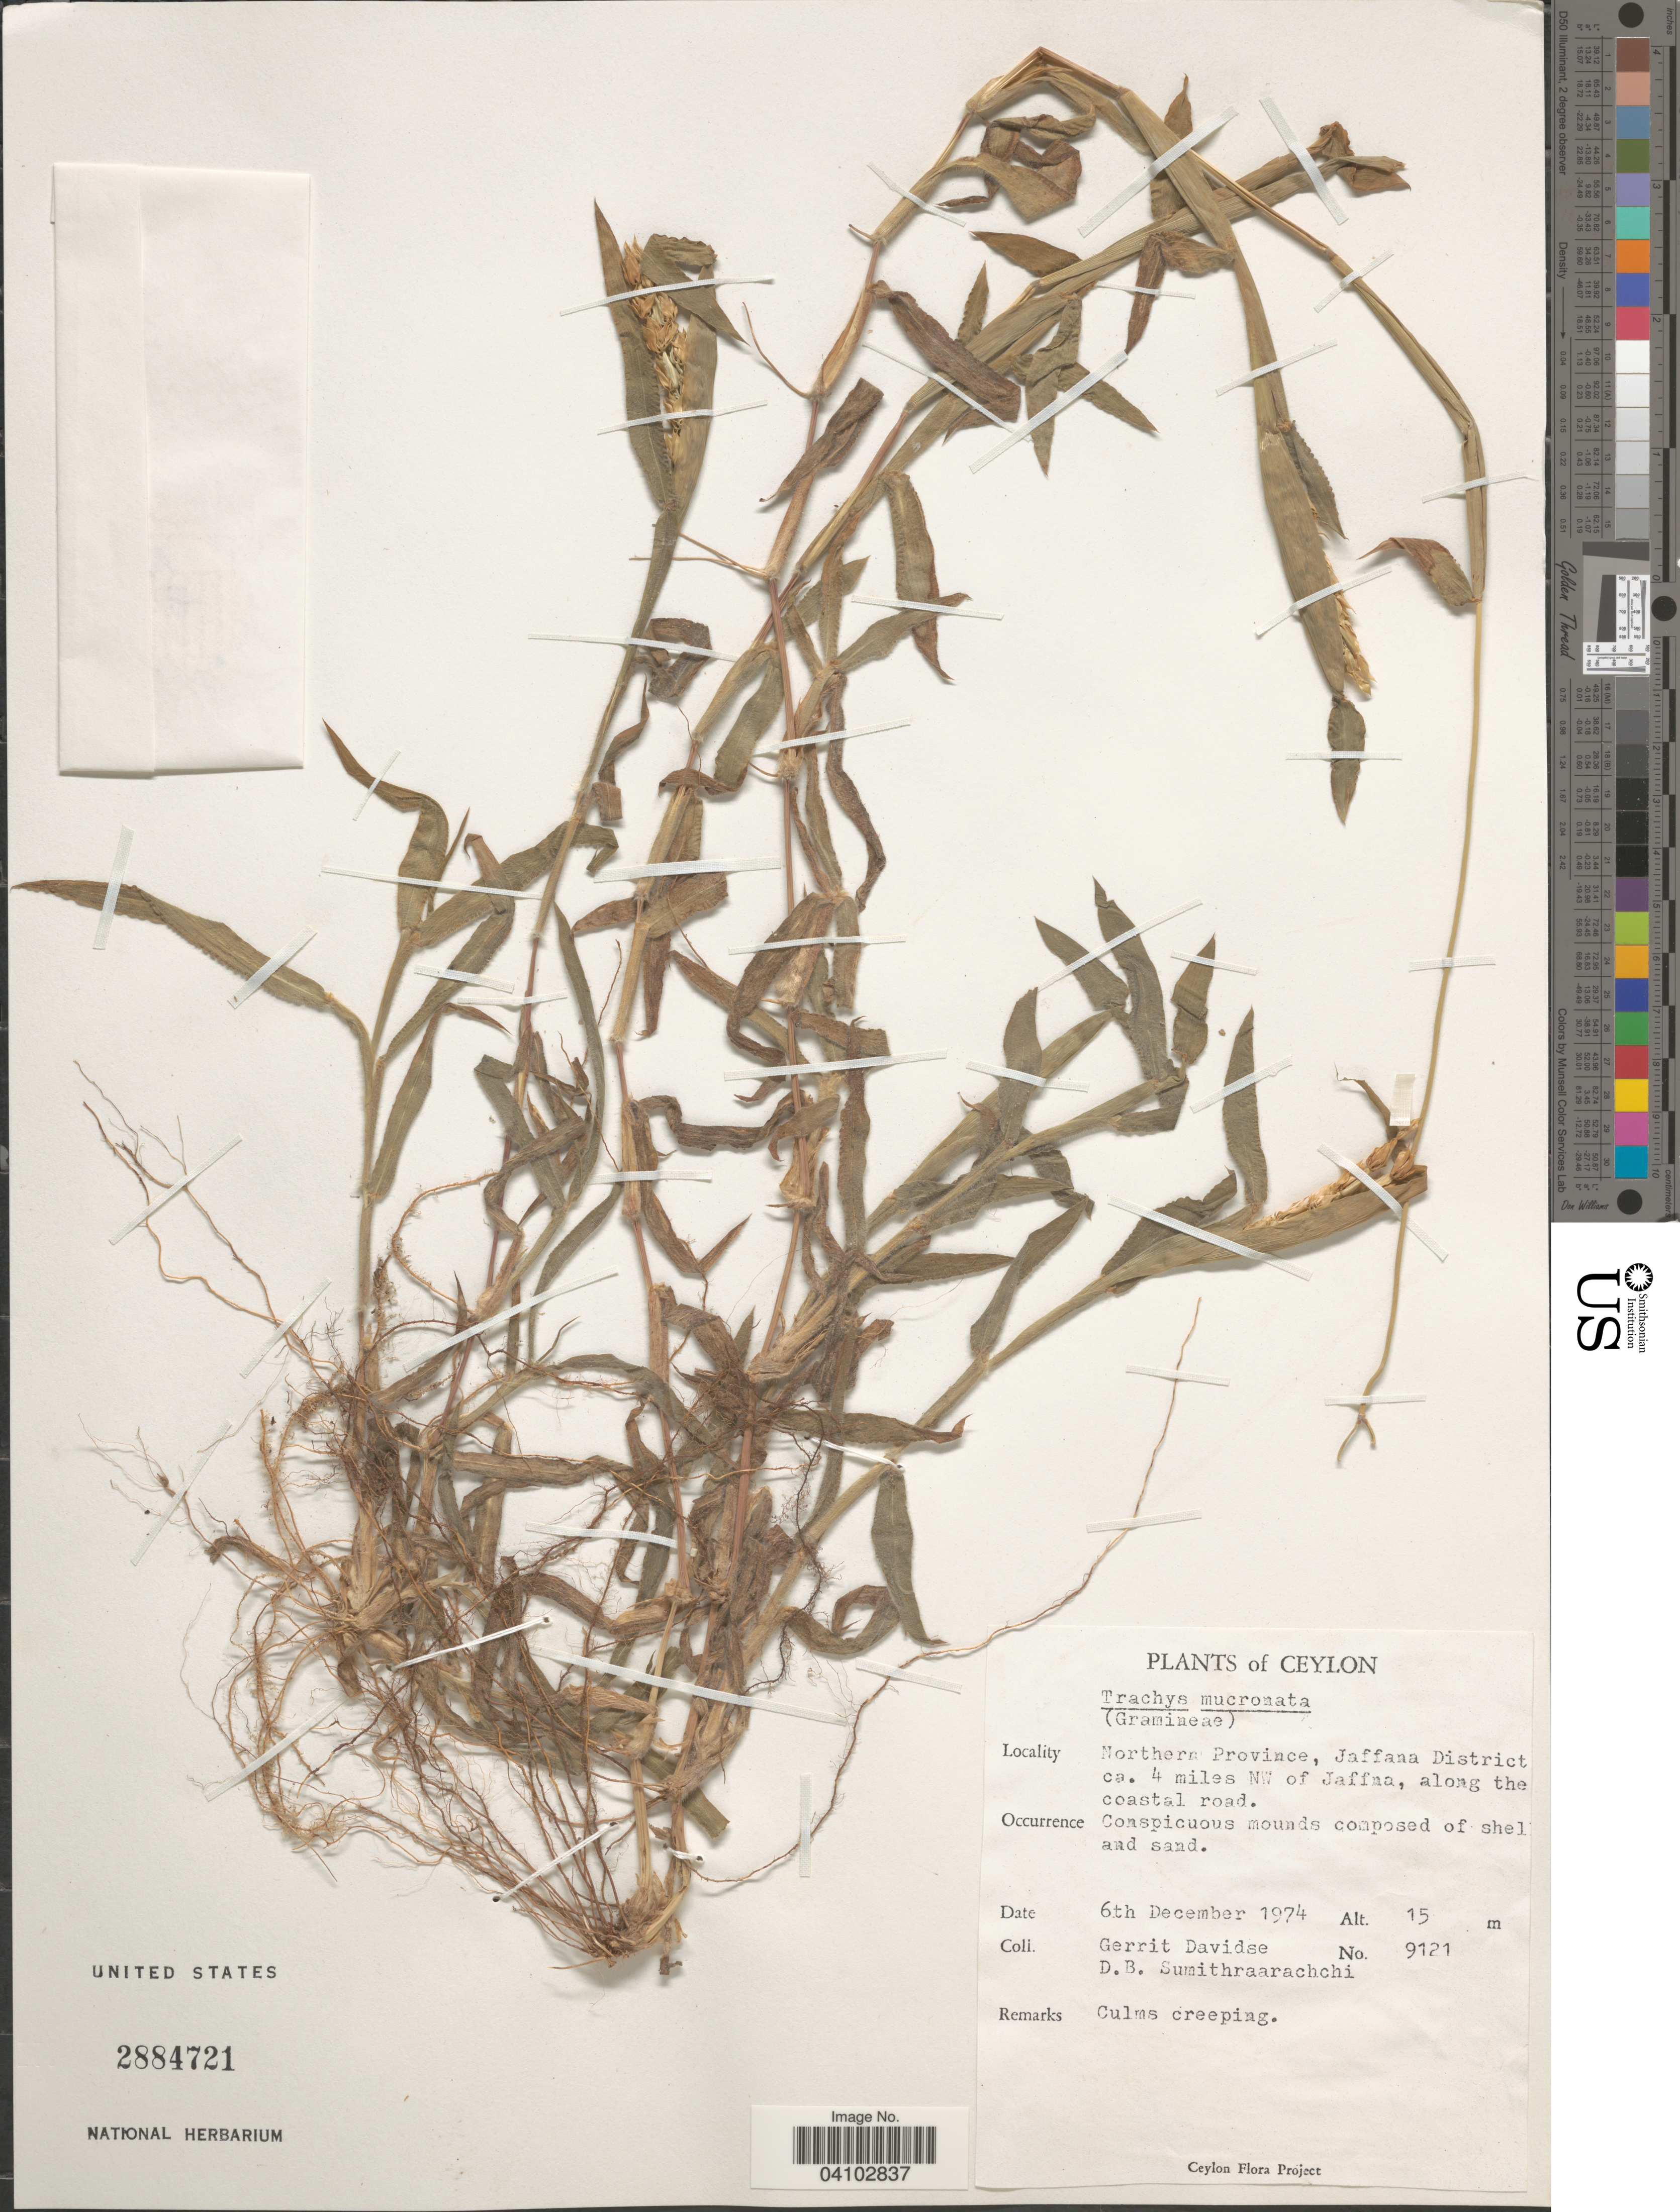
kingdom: Plantae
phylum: Tracheophyta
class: Liliopsida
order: Poales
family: Poaceae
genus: Trachys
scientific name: Trachys muricata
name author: (L.) Pers.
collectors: G. Davidse & D. B. Sumithraarachchi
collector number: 9121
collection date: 1974-12-06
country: Sri Lanka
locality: Ceylon. Northern Province, Jaffana District ca. 4 miles NW of Jaffna, along coastal road.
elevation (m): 15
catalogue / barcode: US 2884721